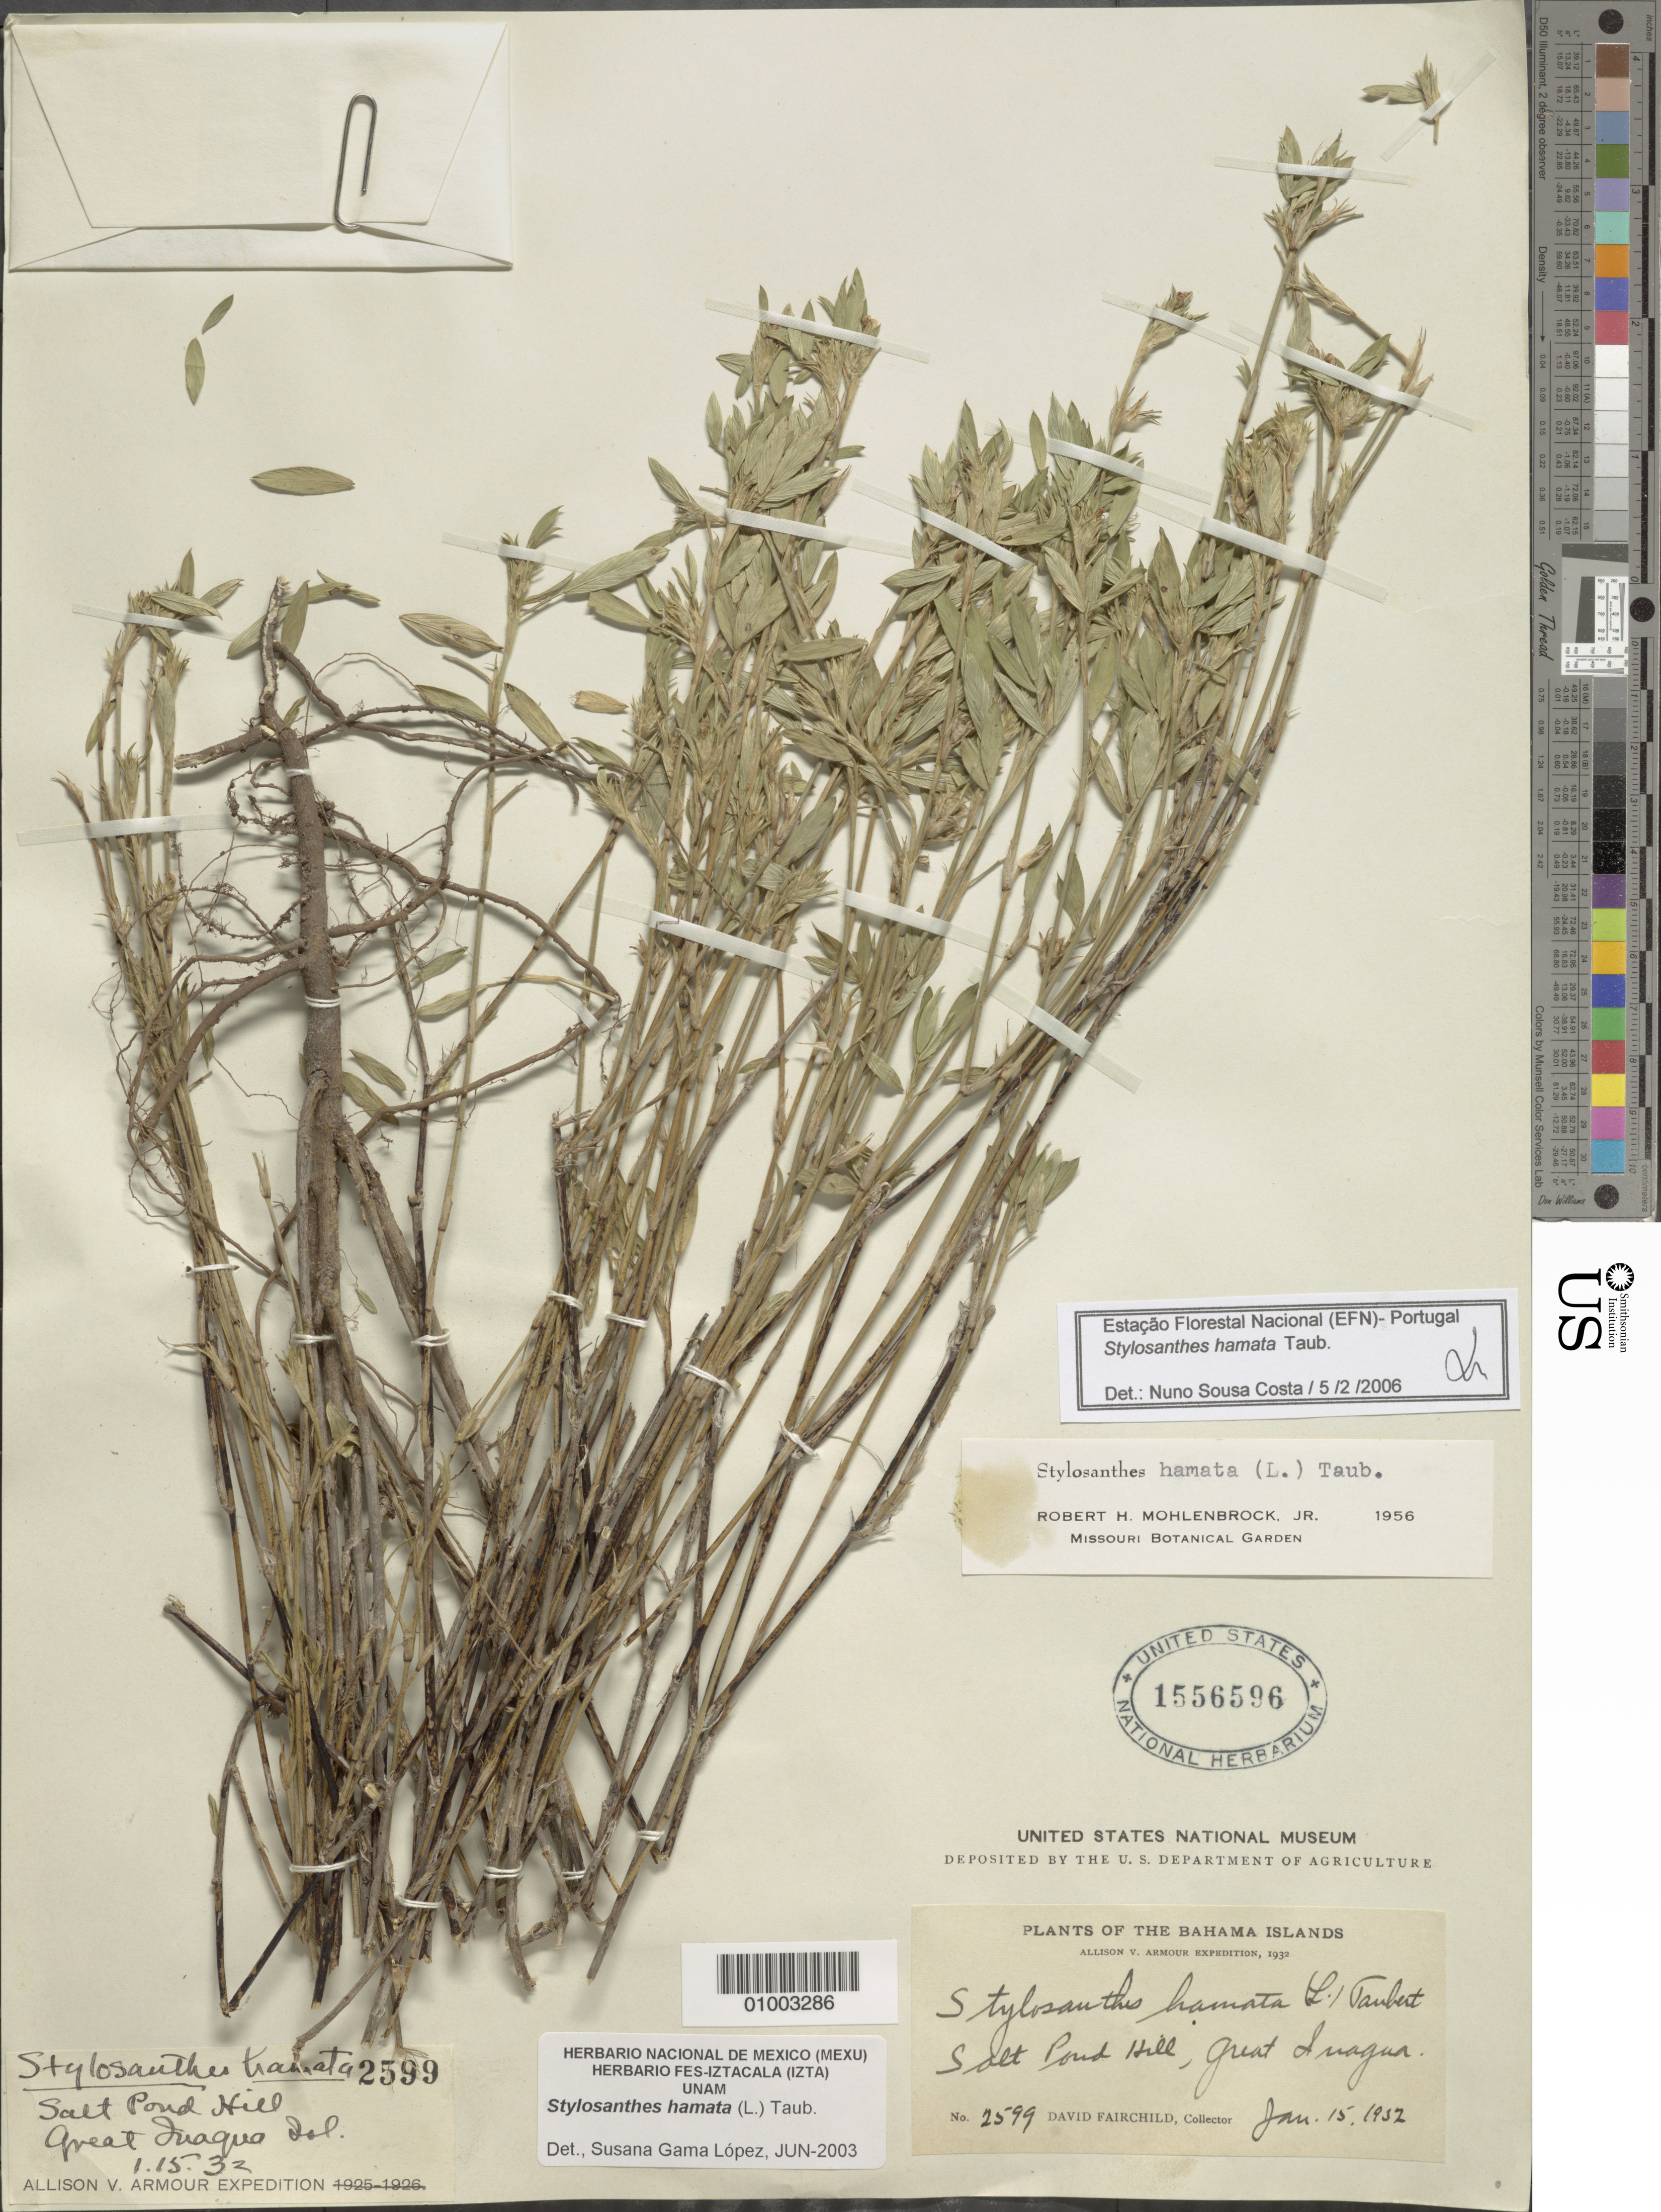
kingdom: Plantae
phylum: Tracheophyta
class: Magnoliopsida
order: Fabales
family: Fabaceae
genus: Stylosanthes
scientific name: Stylosanthes hamata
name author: (L.) Taub.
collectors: D. Fairchild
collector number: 2599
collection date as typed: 15 Jan 1932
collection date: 1932-01-15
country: Bahamas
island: Great Inagua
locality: Salt Pond Hill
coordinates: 0 N, 0 E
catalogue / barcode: US 1556596